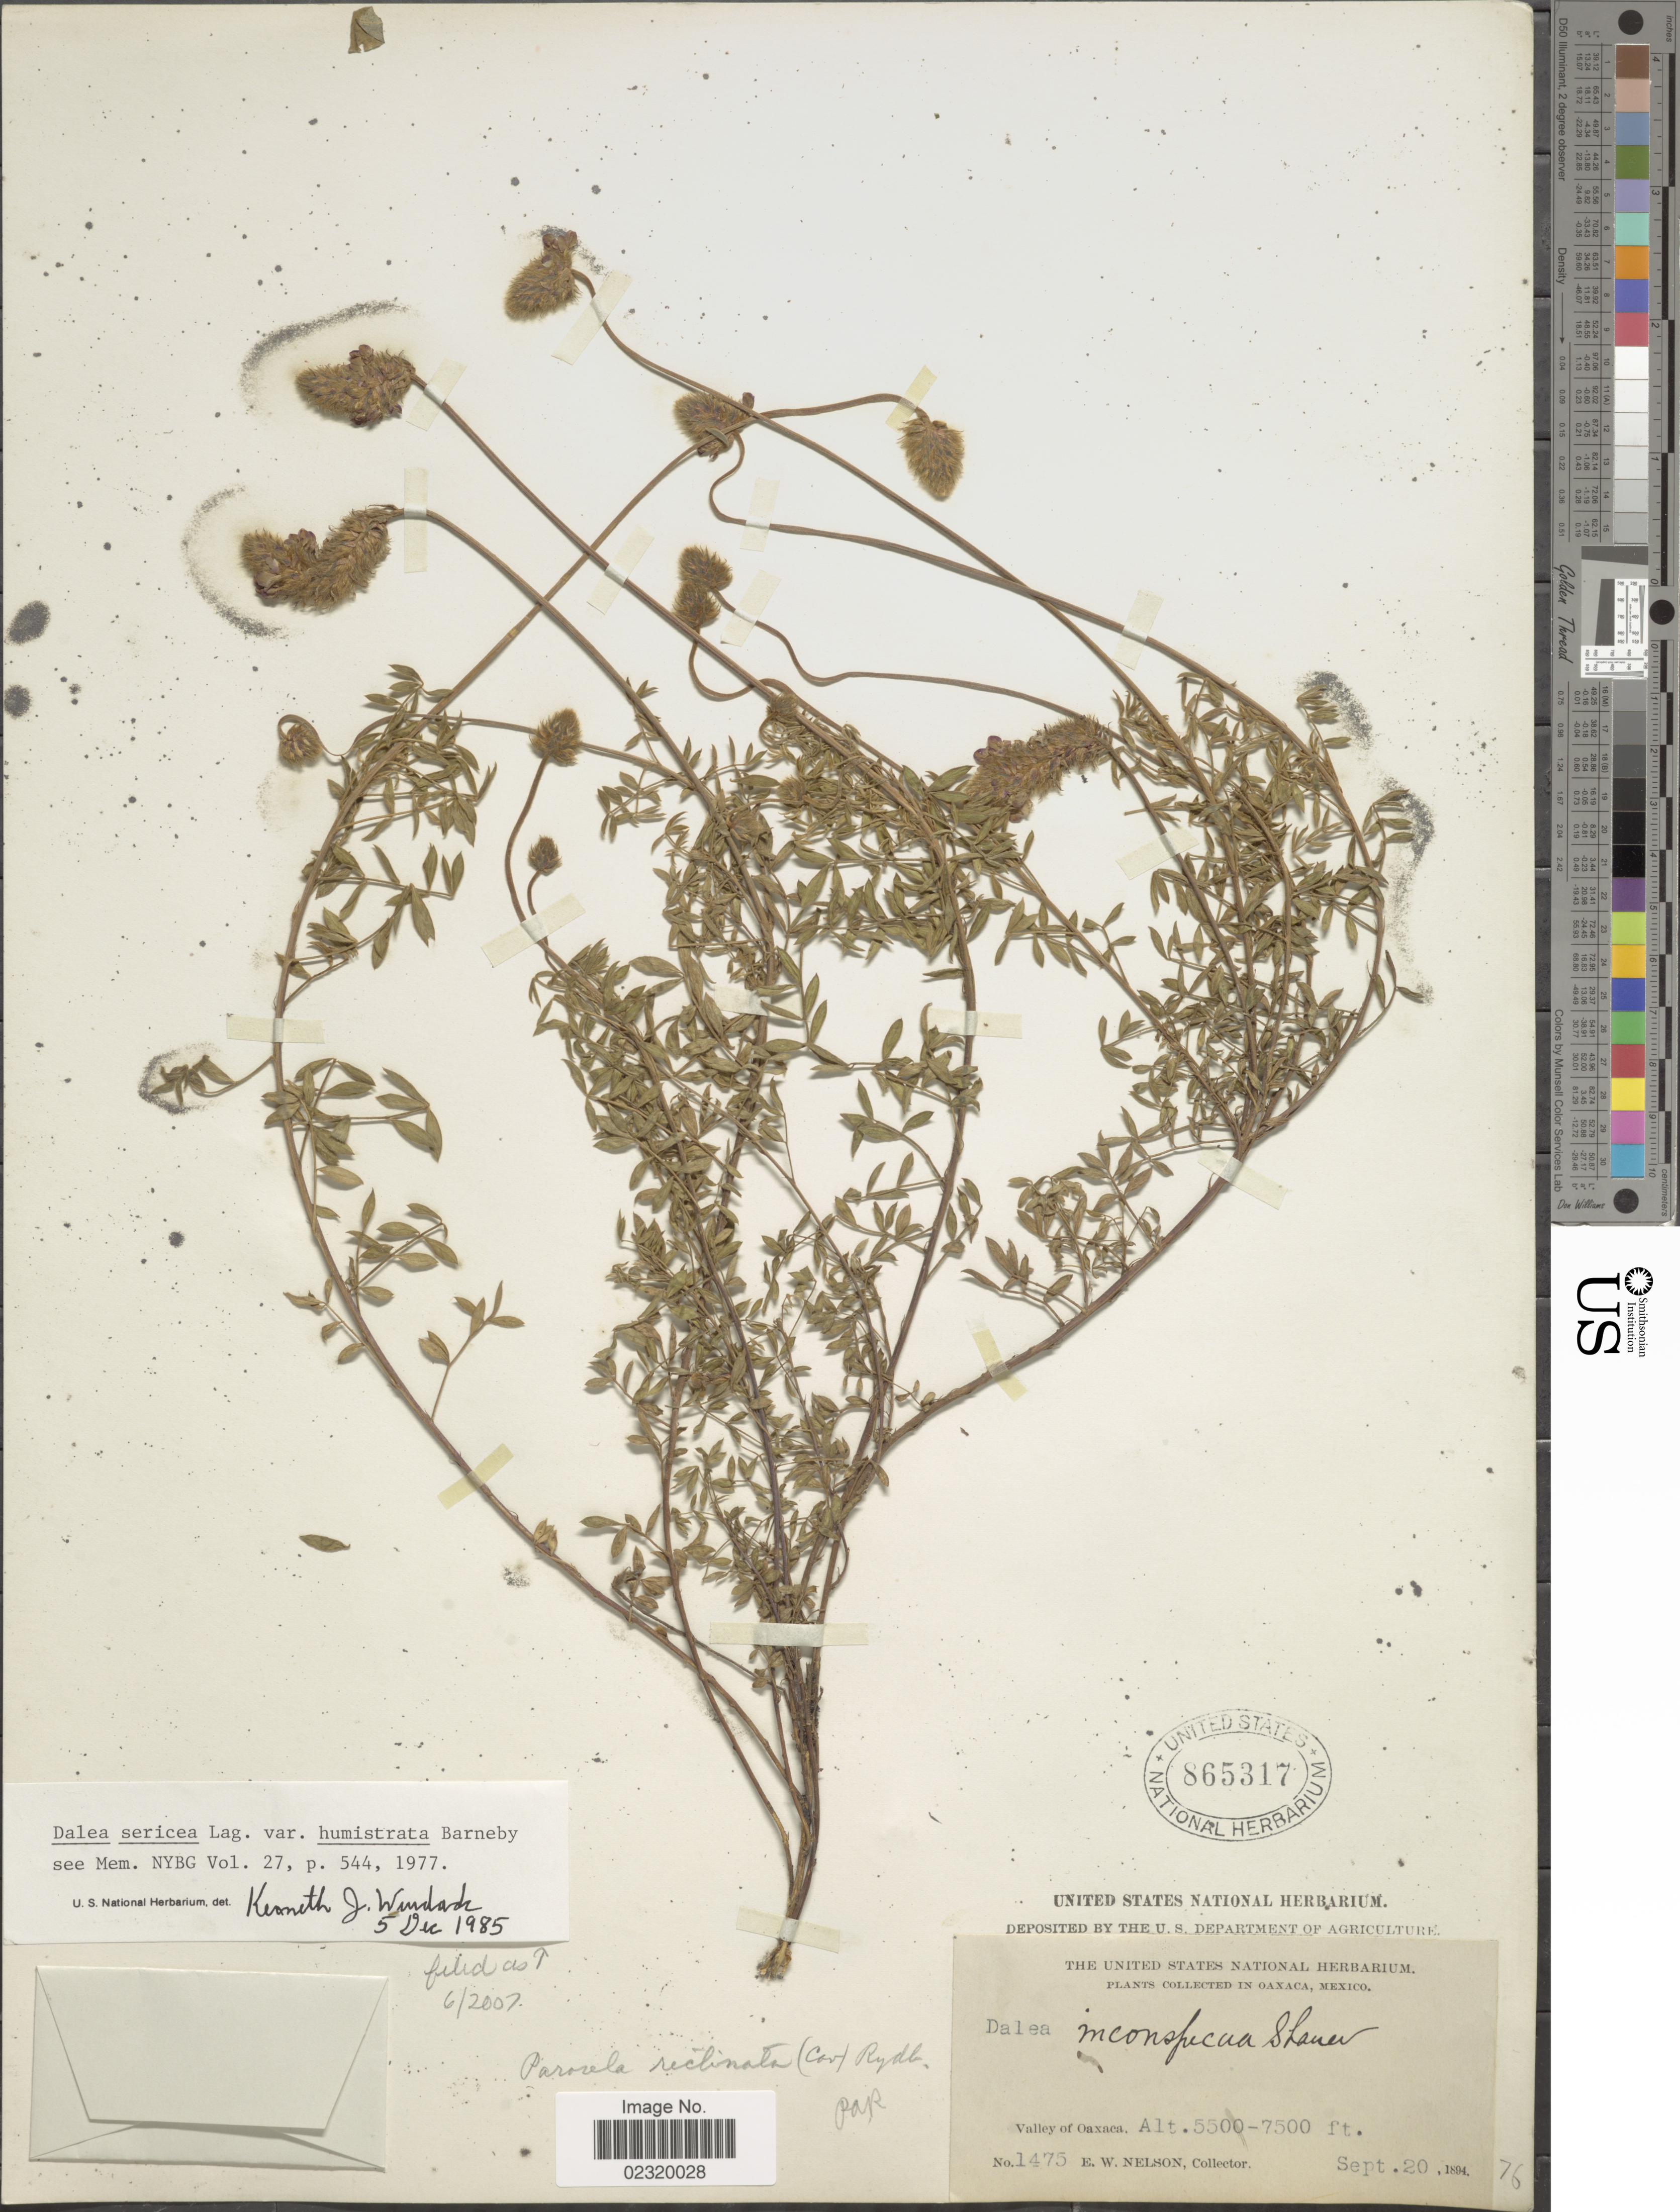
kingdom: Plantae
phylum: Tracheophyta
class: Magnoliopsida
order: Fabales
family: Fabaceae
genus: Dalea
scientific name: Dalea sericea var. humistrata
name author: Barneby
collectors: E. W. Nelson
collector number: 1475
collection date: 1894-09-20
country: Mexico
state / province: Oaxaca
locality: Valley of Oaxaca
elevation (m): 1676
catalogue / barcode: US 865317